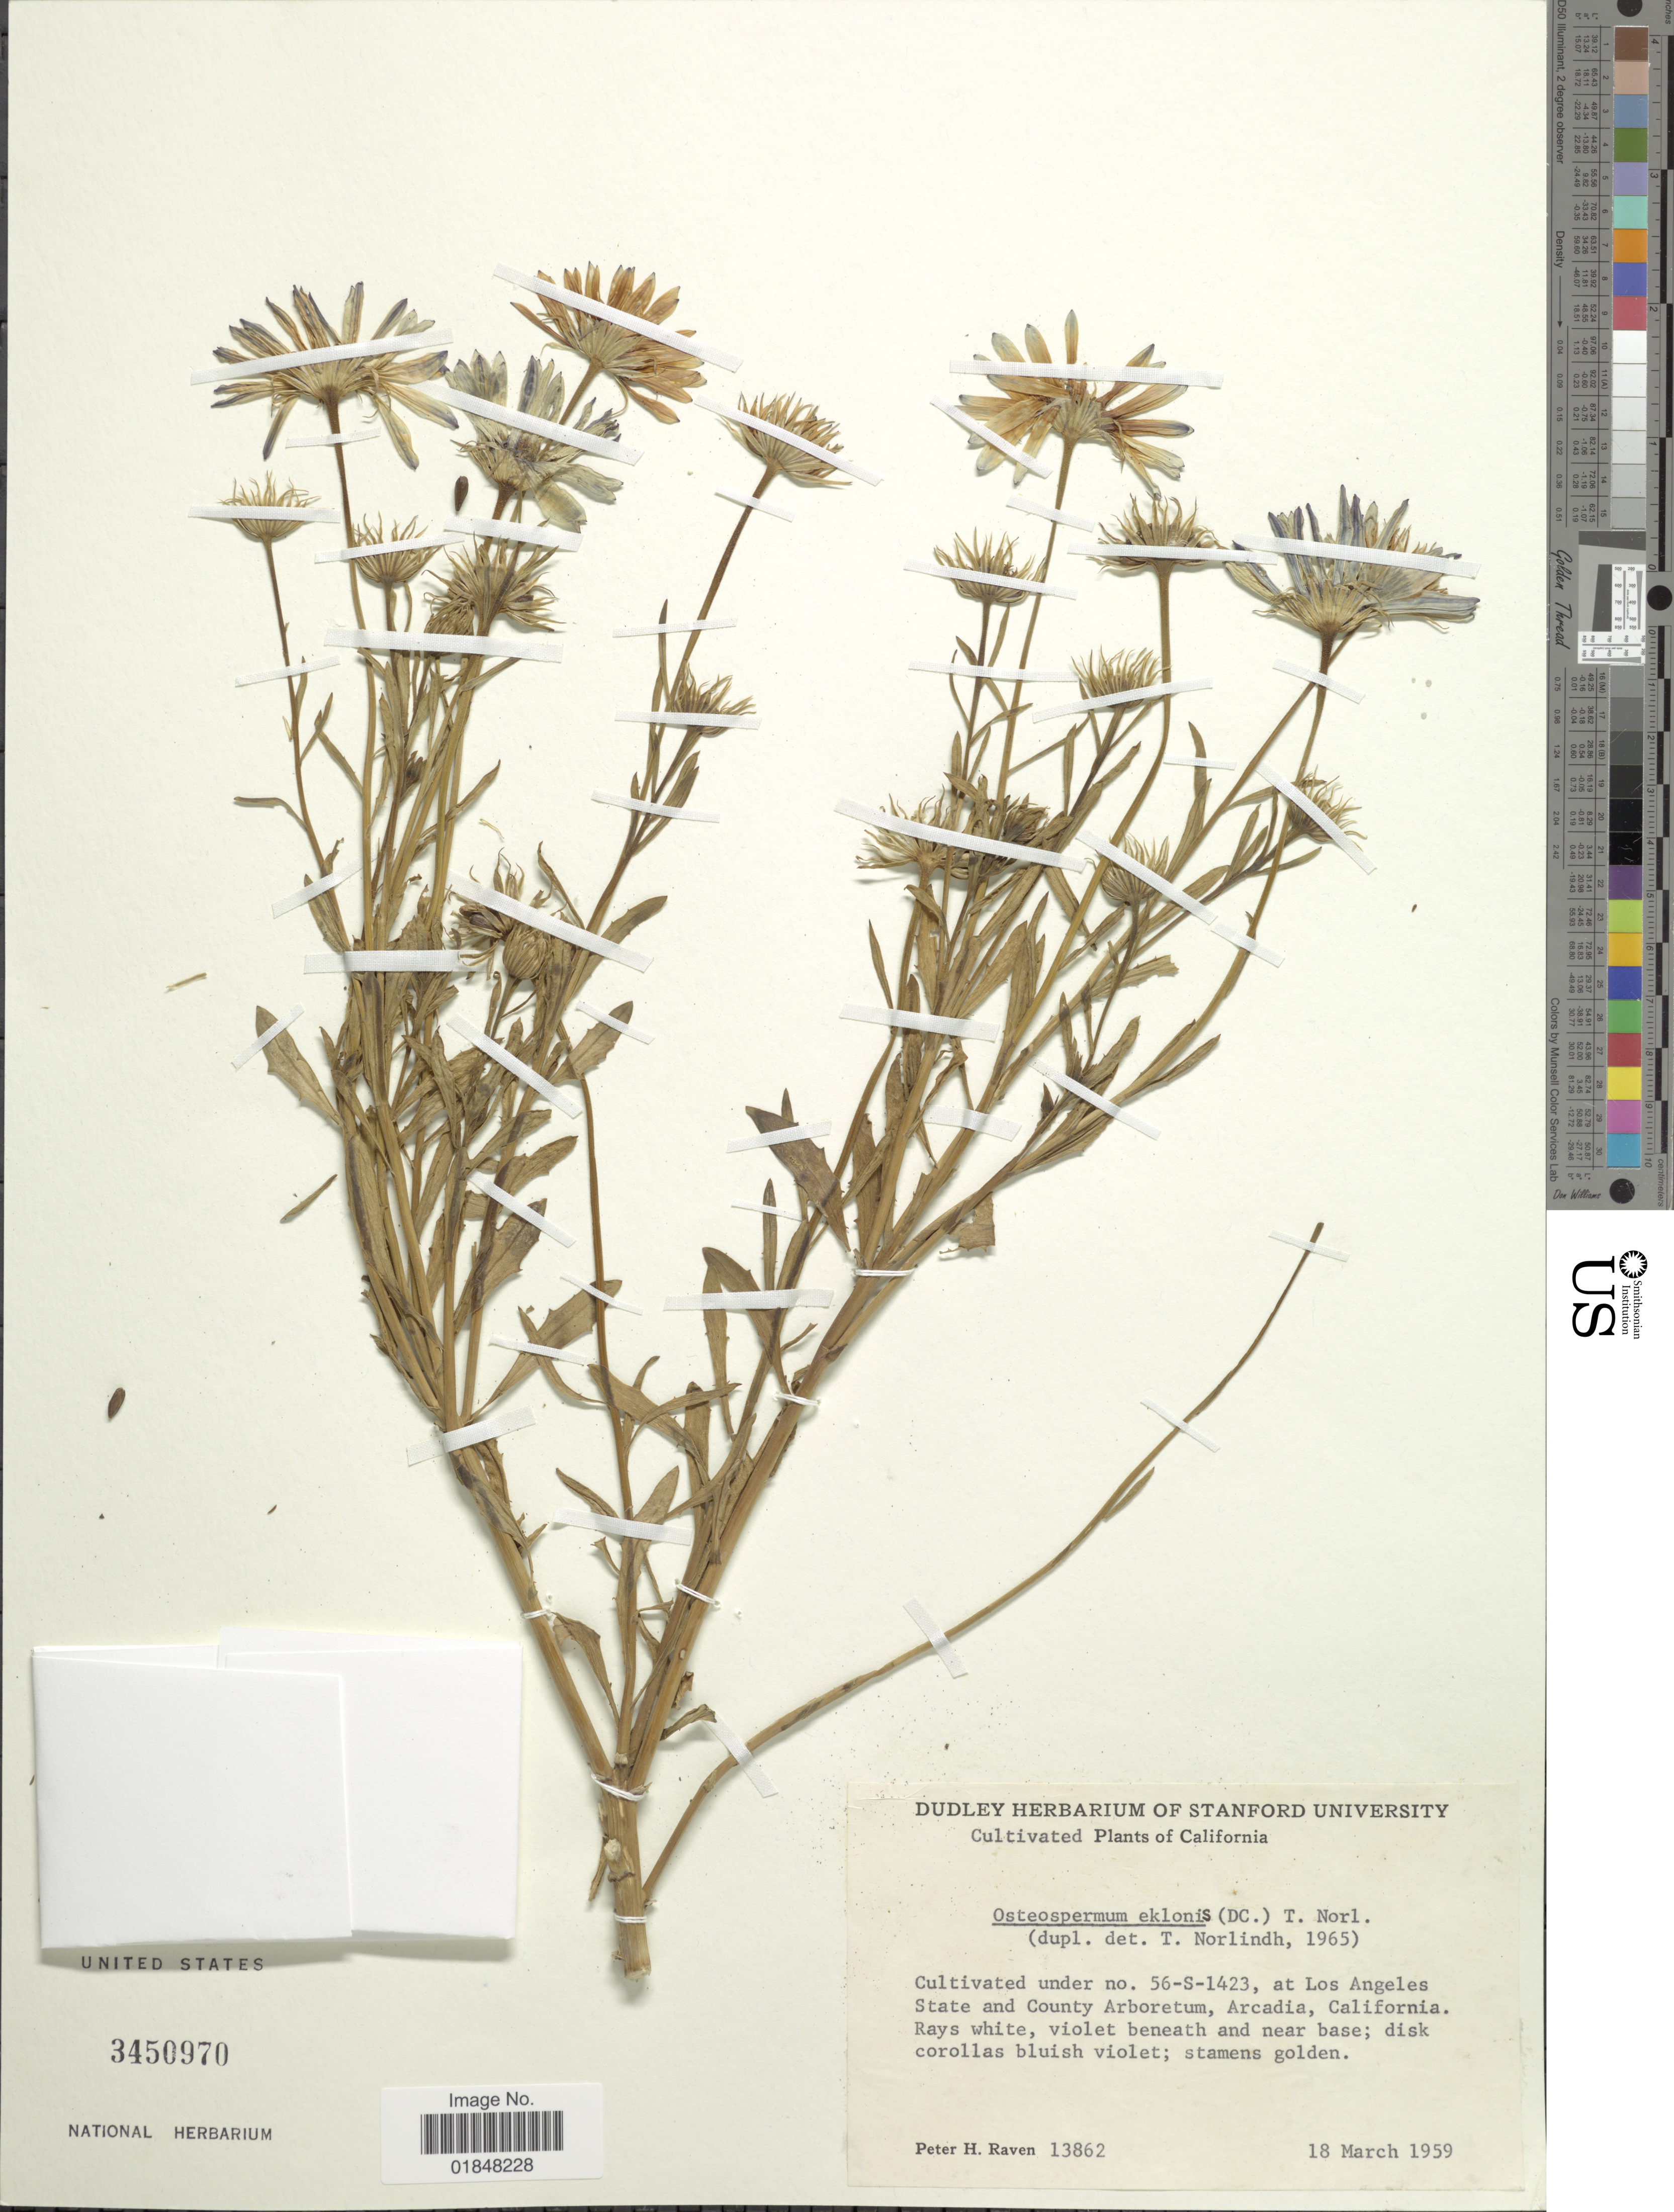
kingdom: Plantae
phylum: Tracheophyta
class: Magnoliopsida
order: Asterales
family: Asteraceae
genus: Osteospermum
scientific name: Osteospermum ecklonis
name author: (DC.) Norl.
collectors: P. Raven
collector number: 13862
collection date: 1959-03-18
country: United States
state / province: California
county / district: Los Angeles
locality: Los Angeles State and County Arboretum, Arcadia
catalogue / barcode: US 3450970